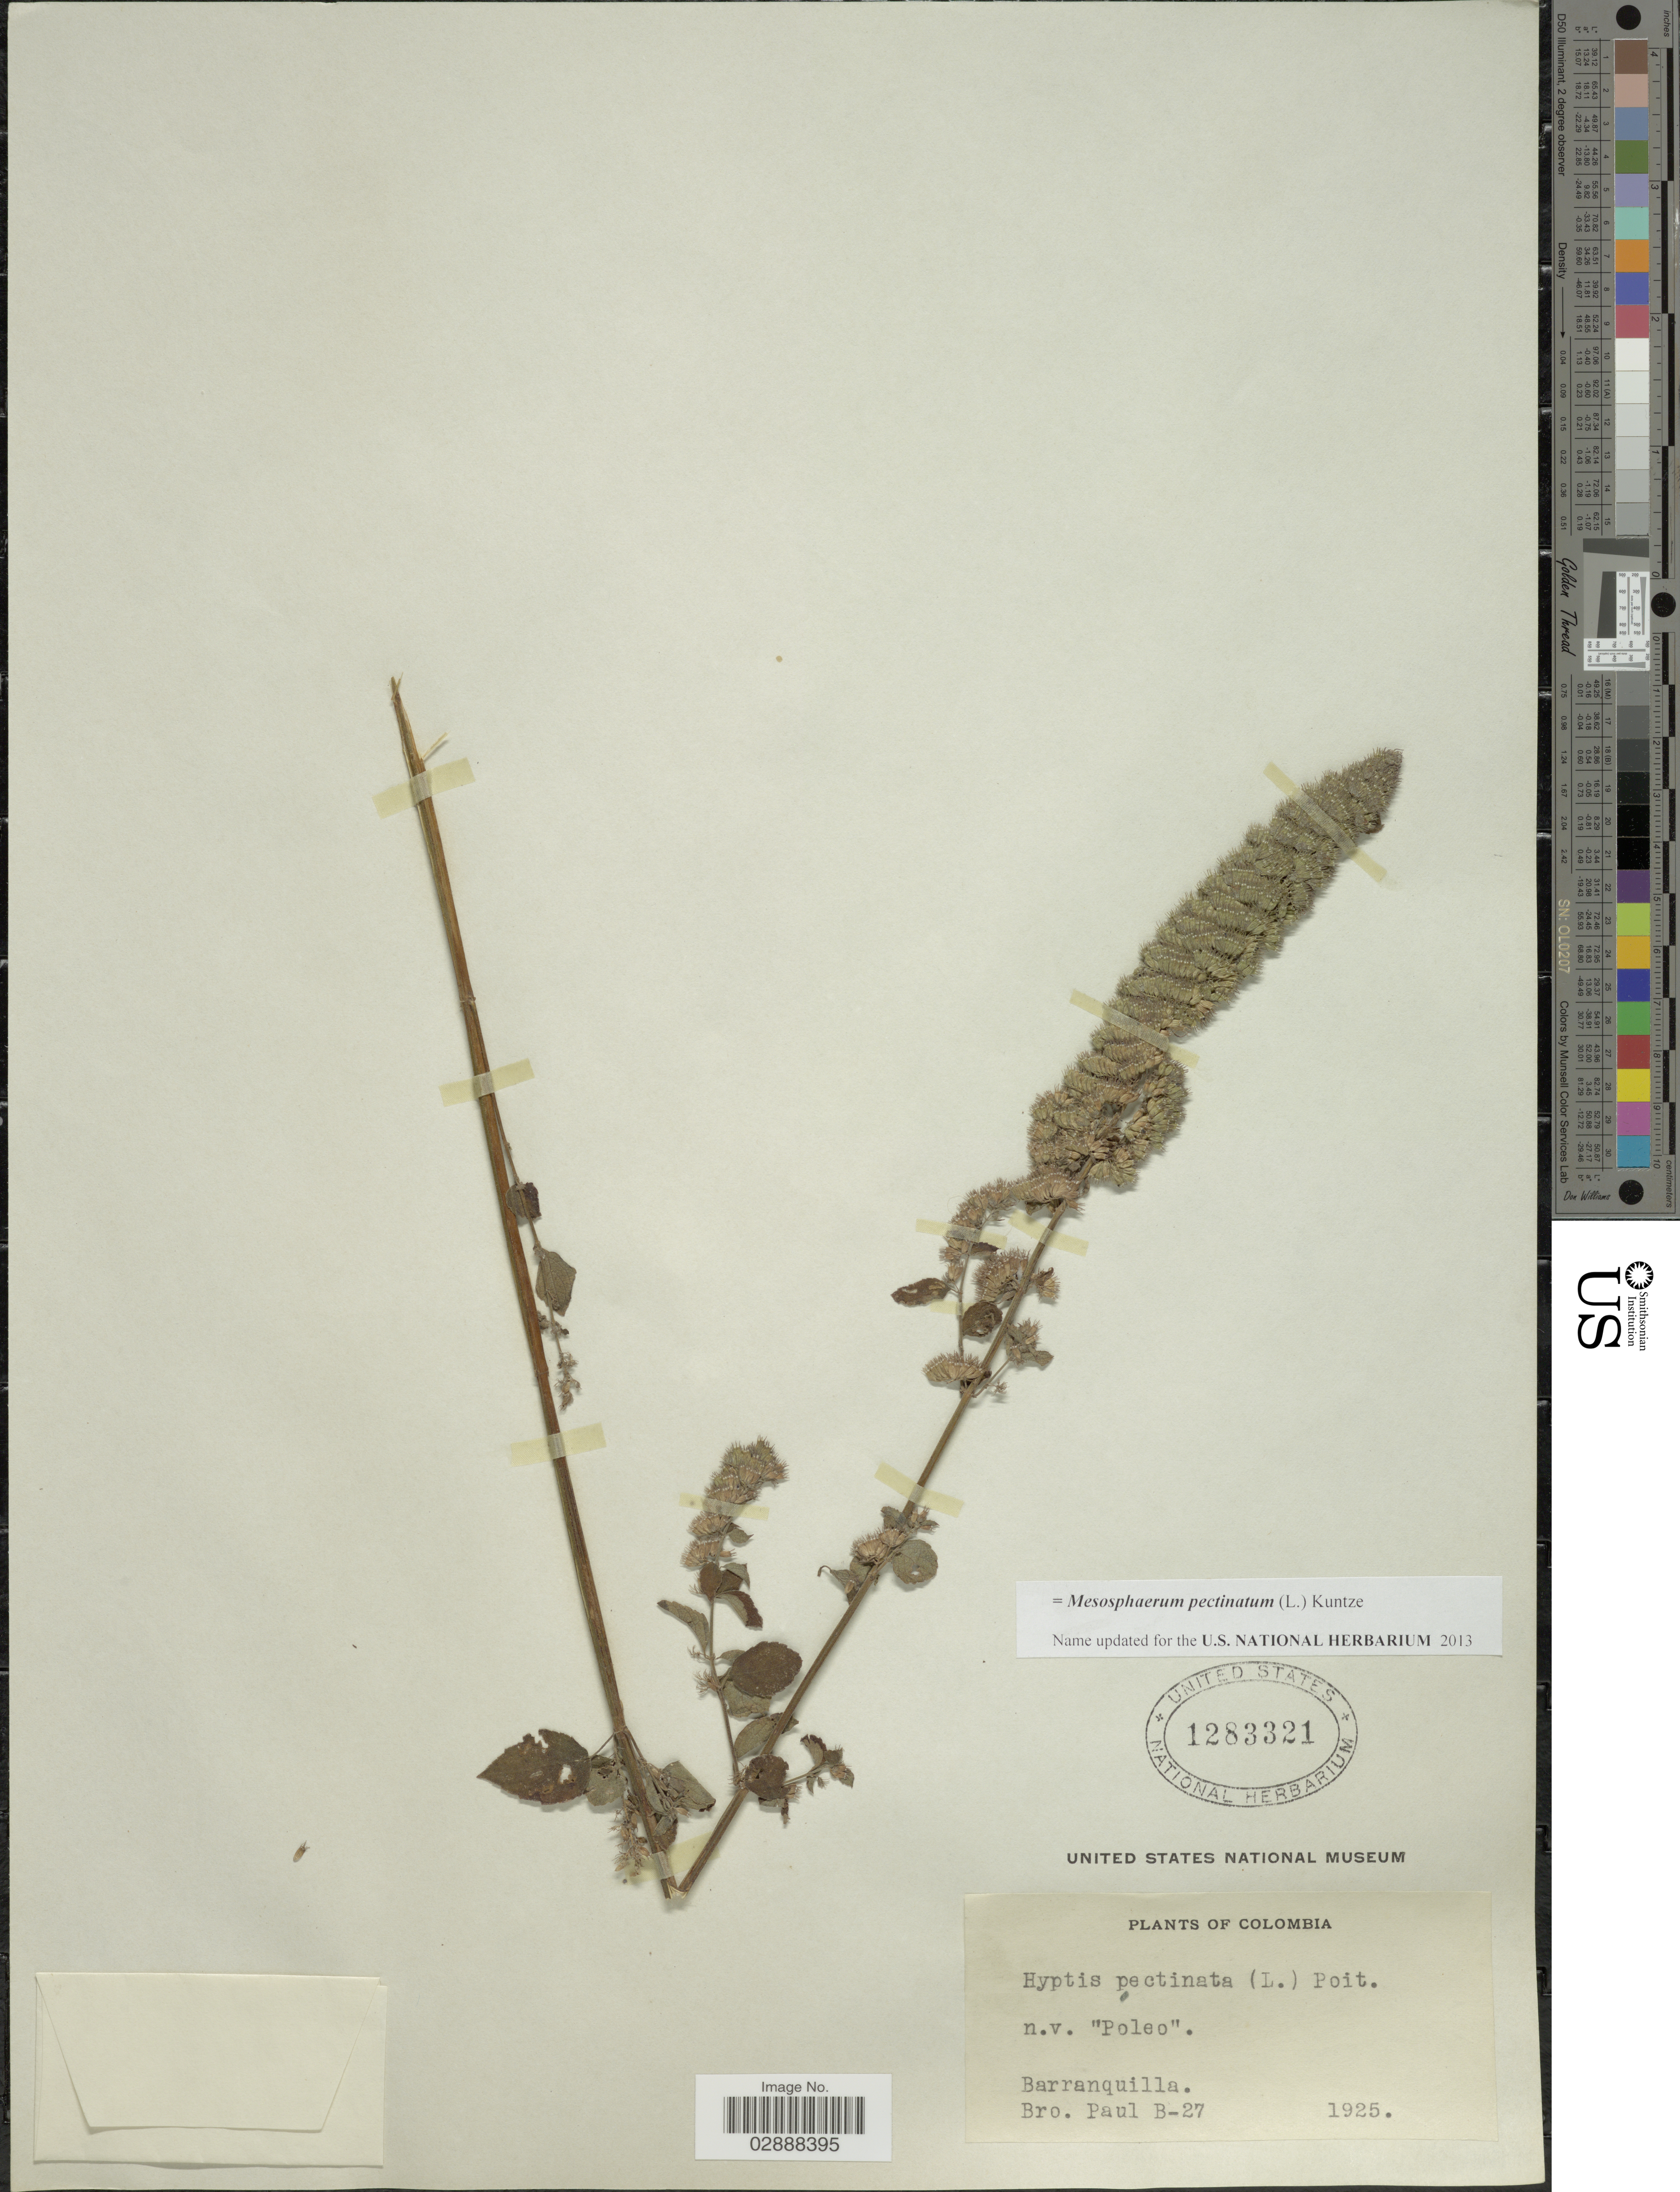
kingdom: Plantae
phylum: Tracheophyta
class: Magnoliopsida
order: Lamiales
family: Lamiaceae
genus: Mesosphaerum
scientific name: Mesosphaerum pectinatum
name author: (L.) Kuntze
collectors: B. Paul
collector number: B-27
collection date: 1925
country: Colombia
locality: Barranquilla.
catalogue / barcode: US 1283321